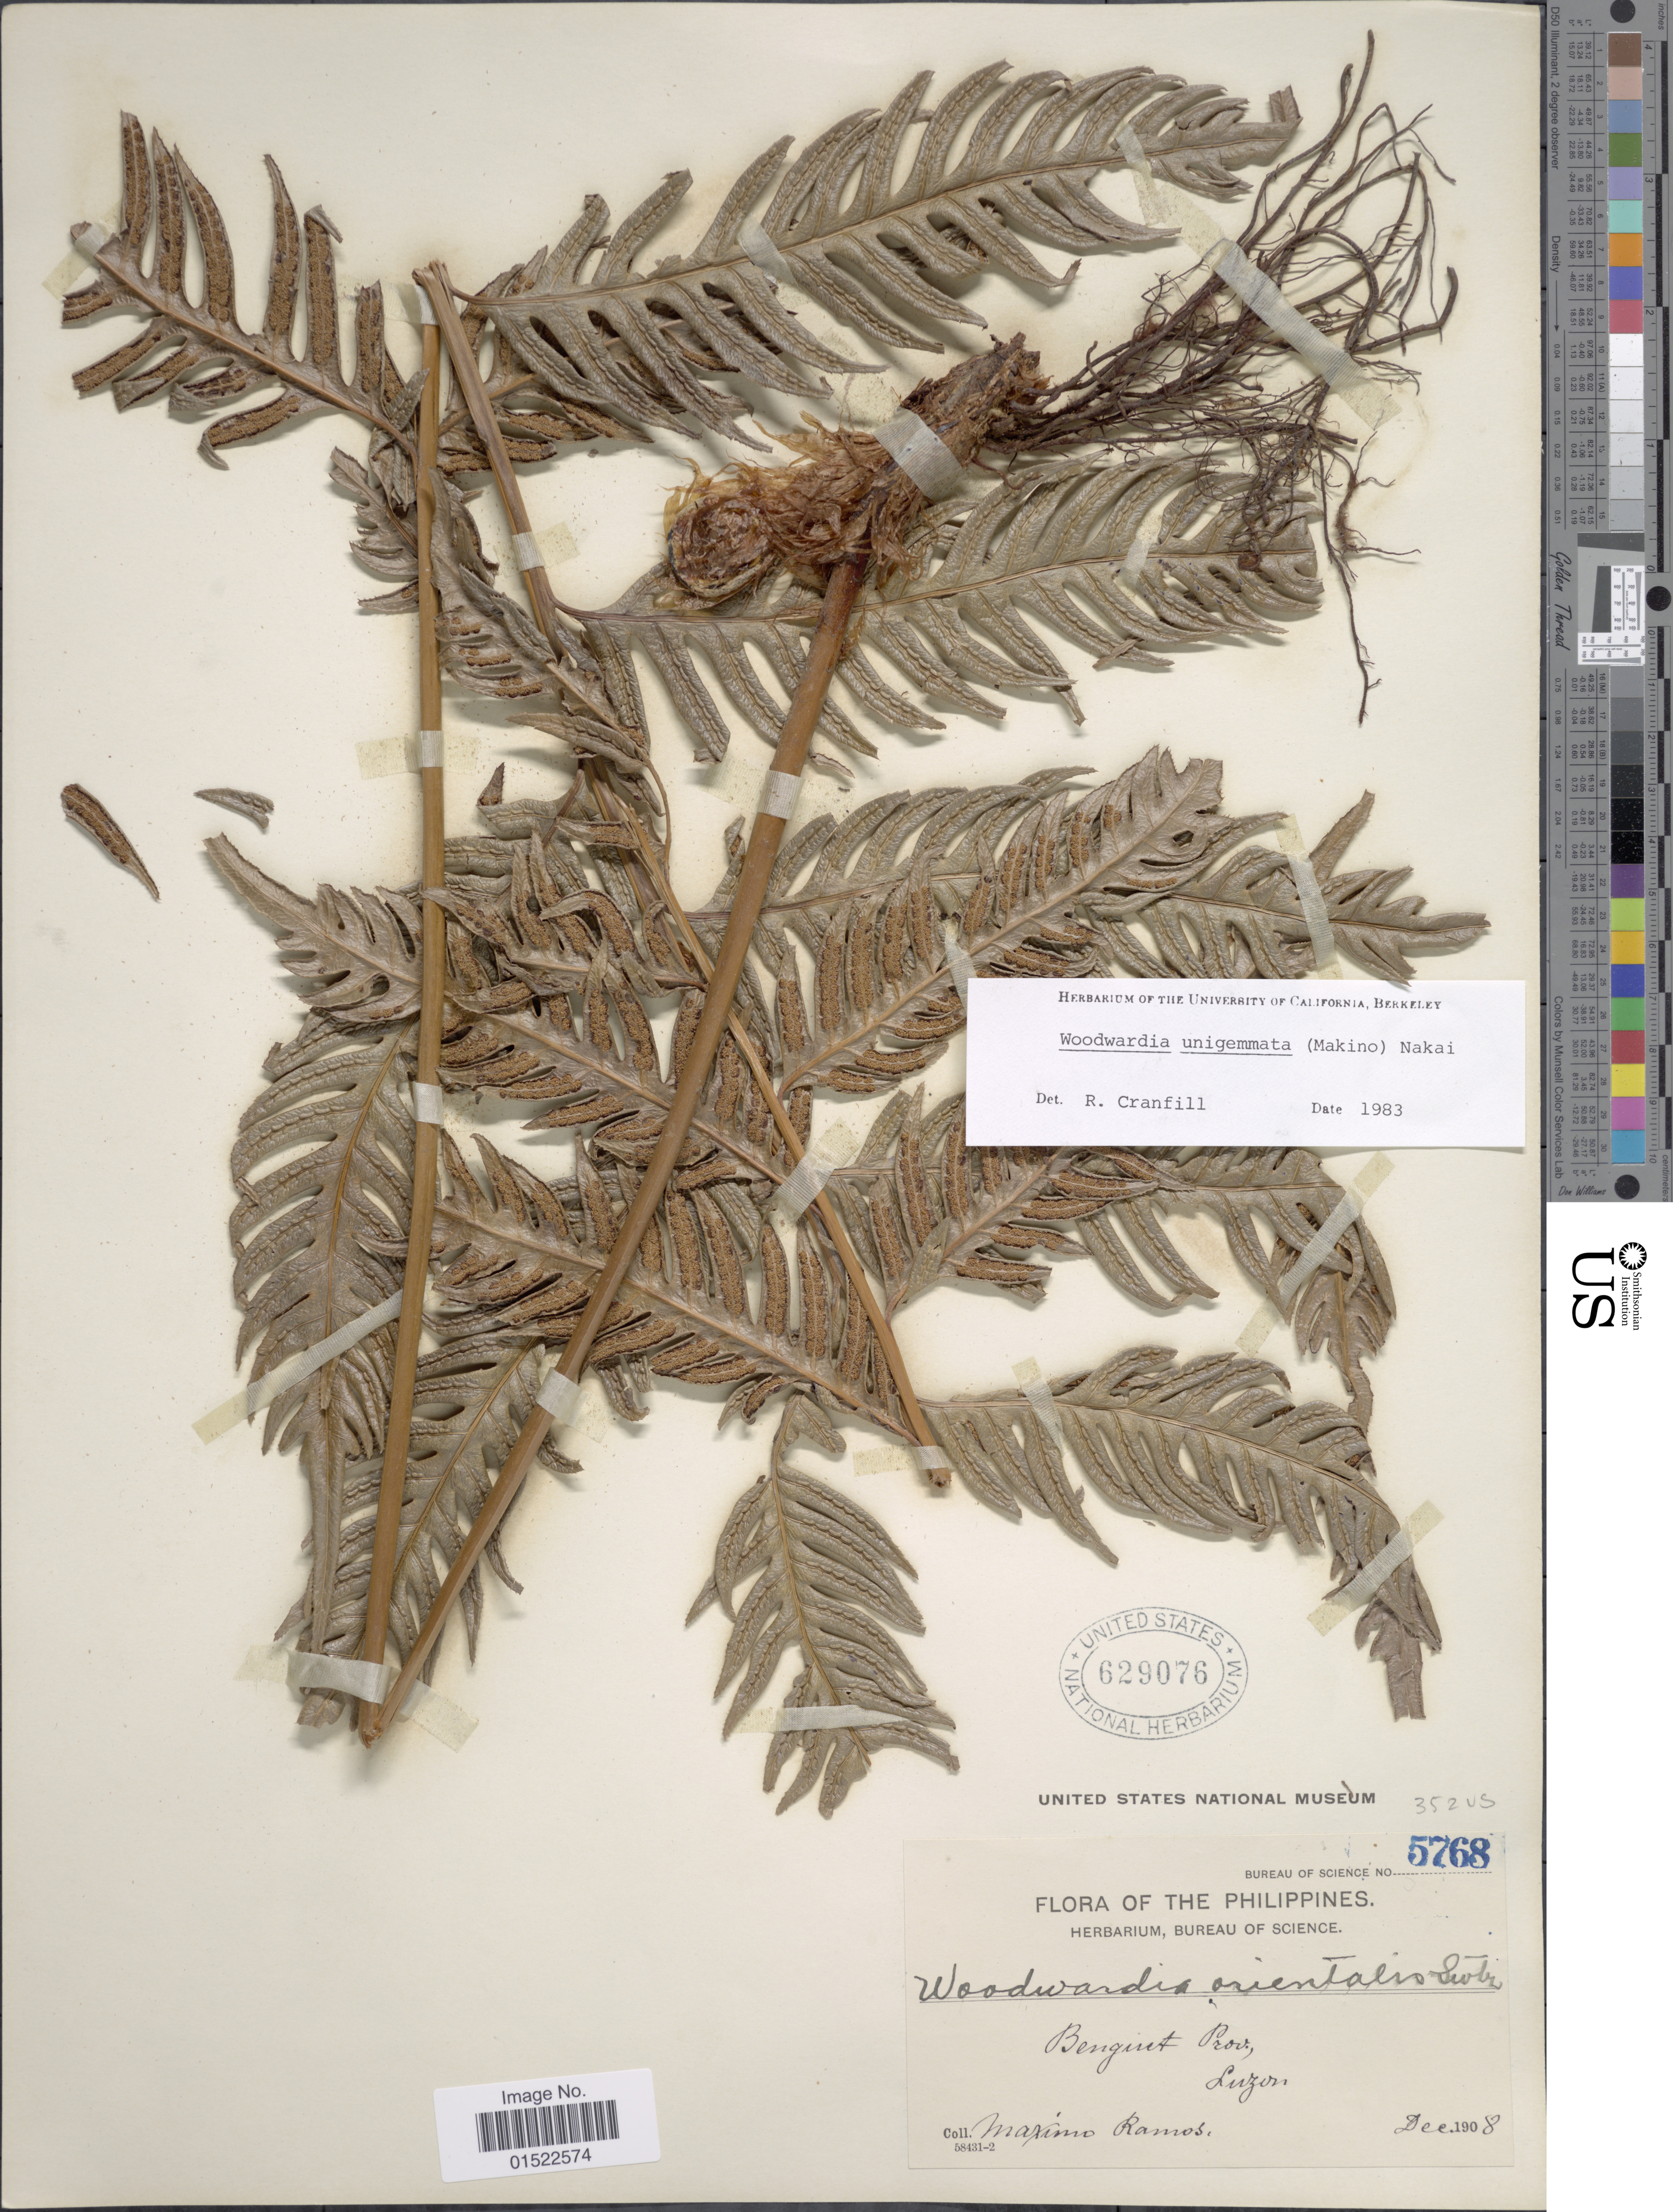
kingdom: Plantae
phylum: Tracheophyta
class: Polypodiopsida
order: Polypodiales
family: Blechnaceae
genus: Woodwardia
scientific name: Woodwardia unigemmata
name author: (Makino) Nakai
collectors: M. Ramos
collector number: Bureau of Science 5769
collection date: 1908-12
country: Philippines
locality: Benguet Prov., Luzon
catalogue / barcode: US 629076